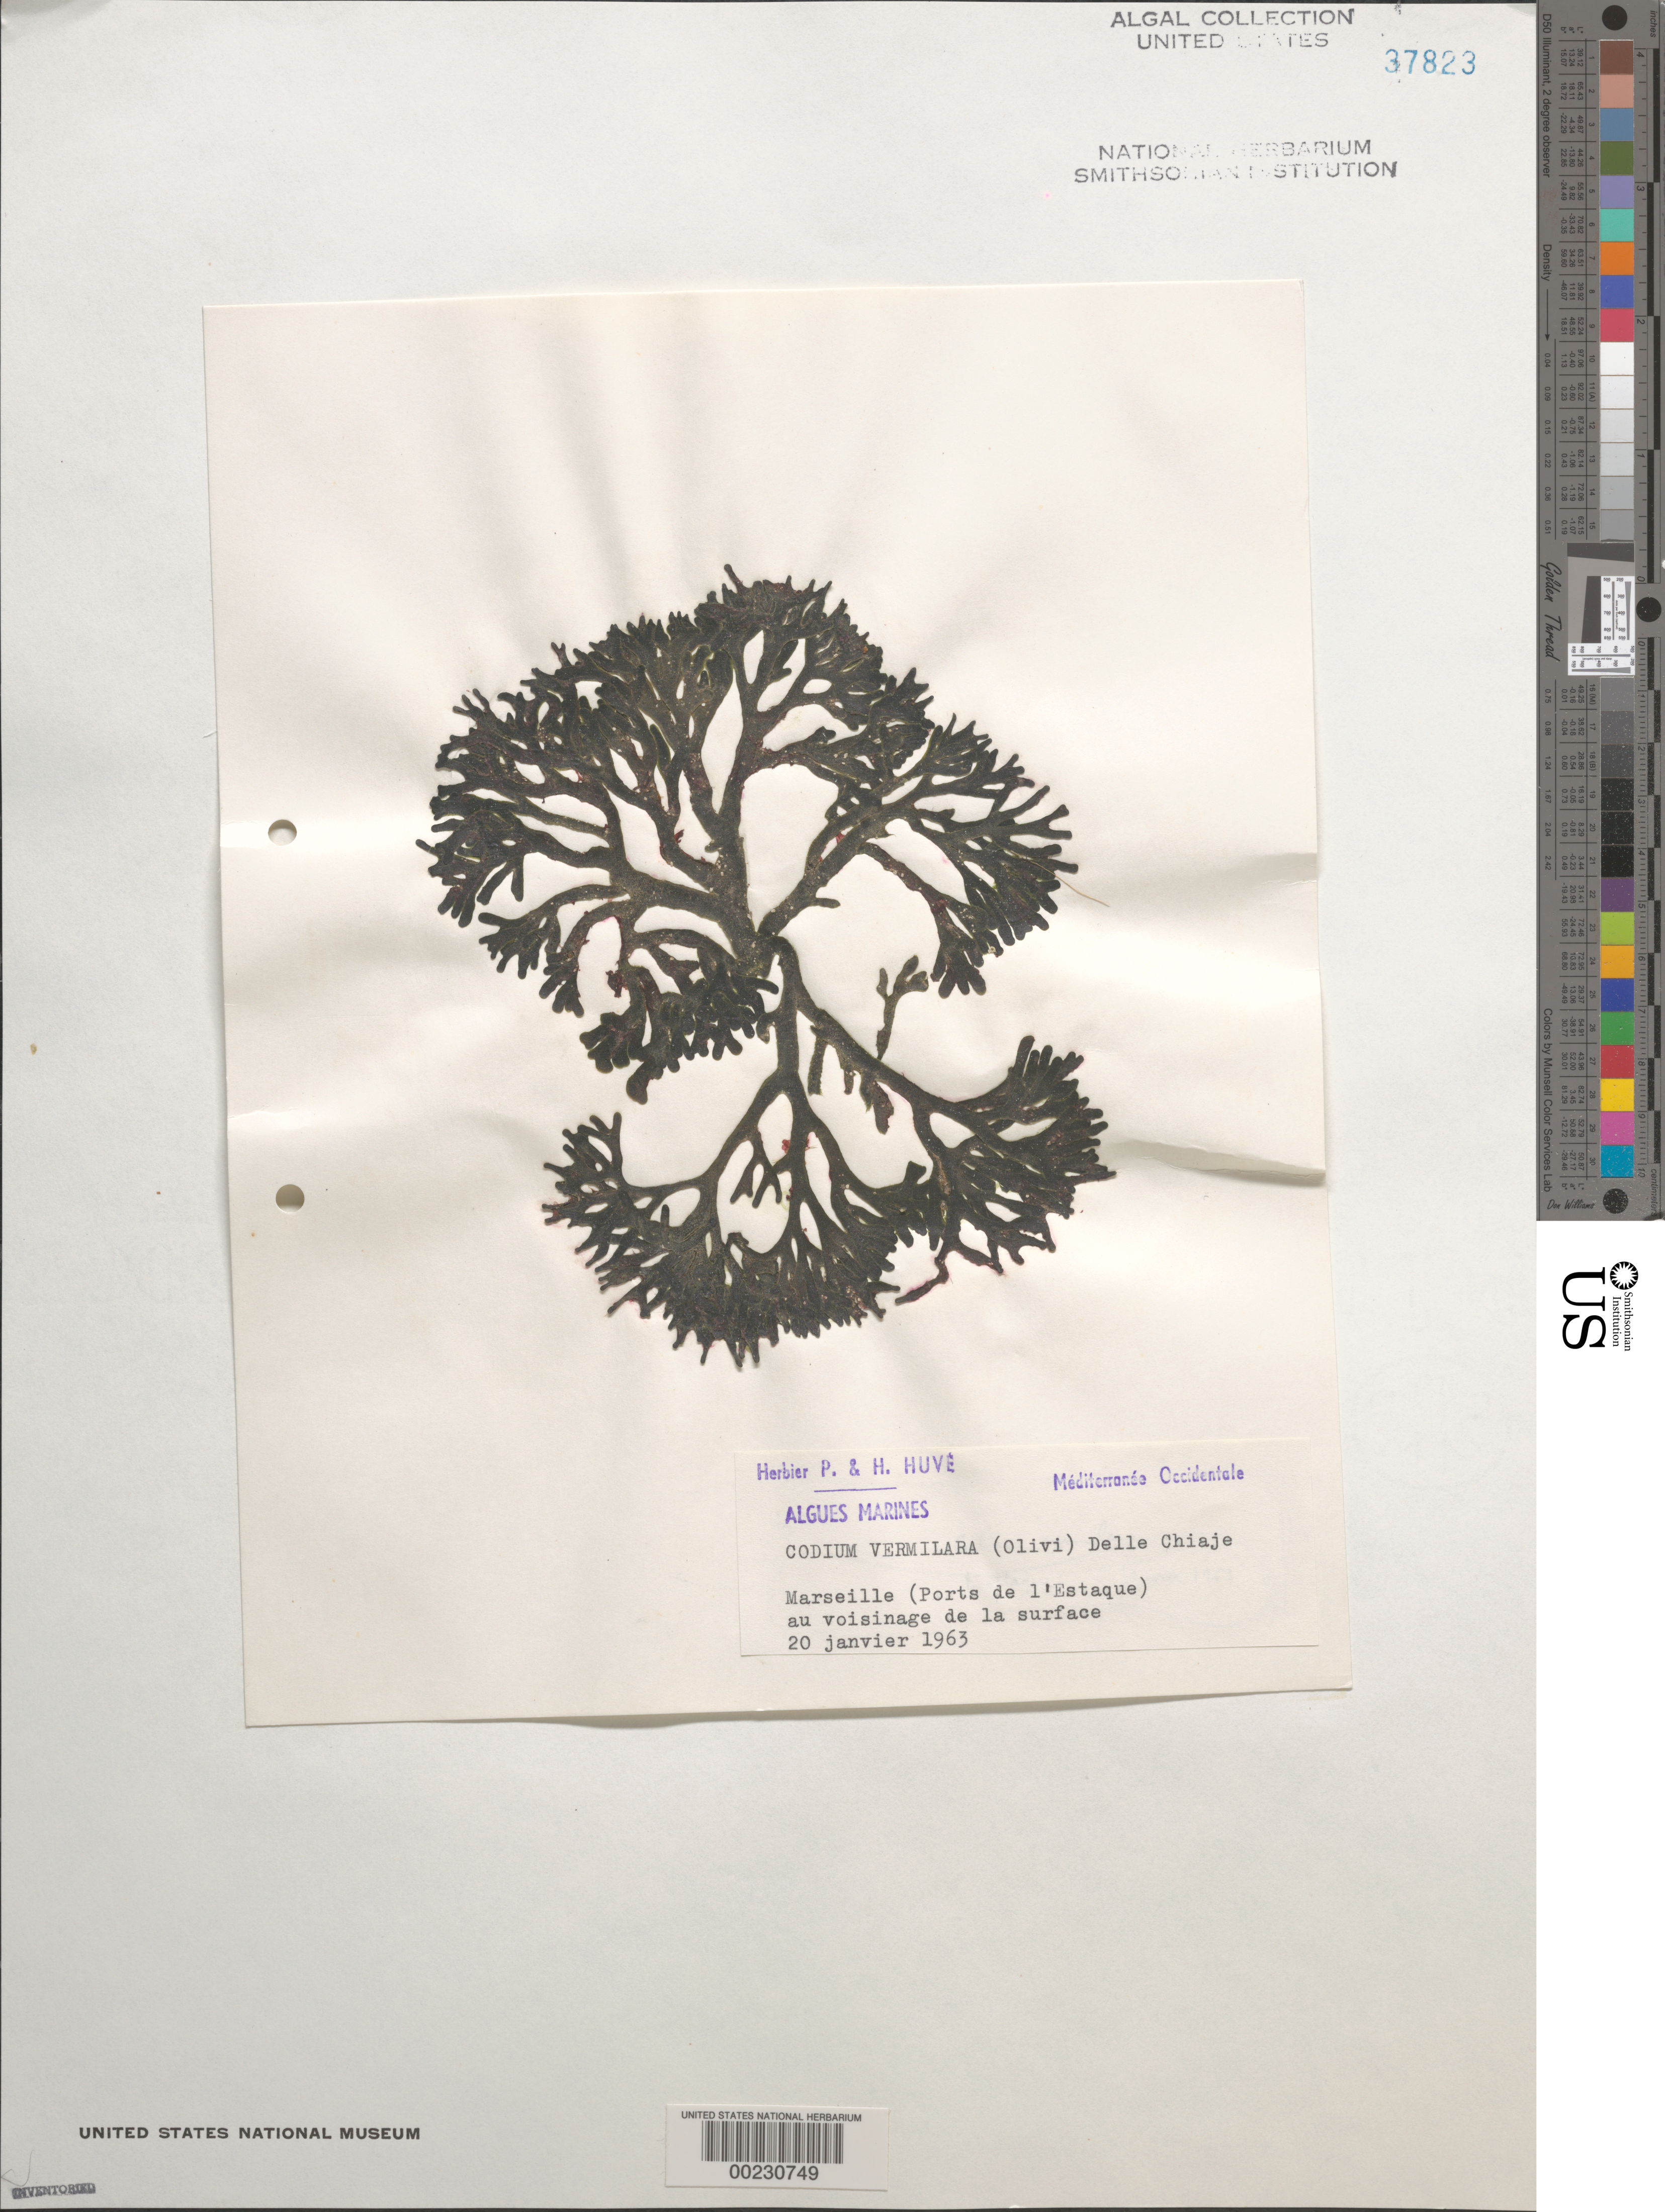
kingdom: Plantae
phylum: Chlorophyta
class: Ulvophyceae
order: Bryopsidales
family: Codiaceae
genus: Codium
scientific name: Codium vermilara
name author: (Olivi) Chiaje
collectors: P. Huve & H. Huve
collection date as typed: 20 Jan 1963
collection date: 1963-01-20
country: France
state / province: Provence-Alpes-Côte d'Azur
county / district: Bouches-du-Rhône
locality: Marseille, Ports de l'Estaque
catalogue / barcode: US 37823